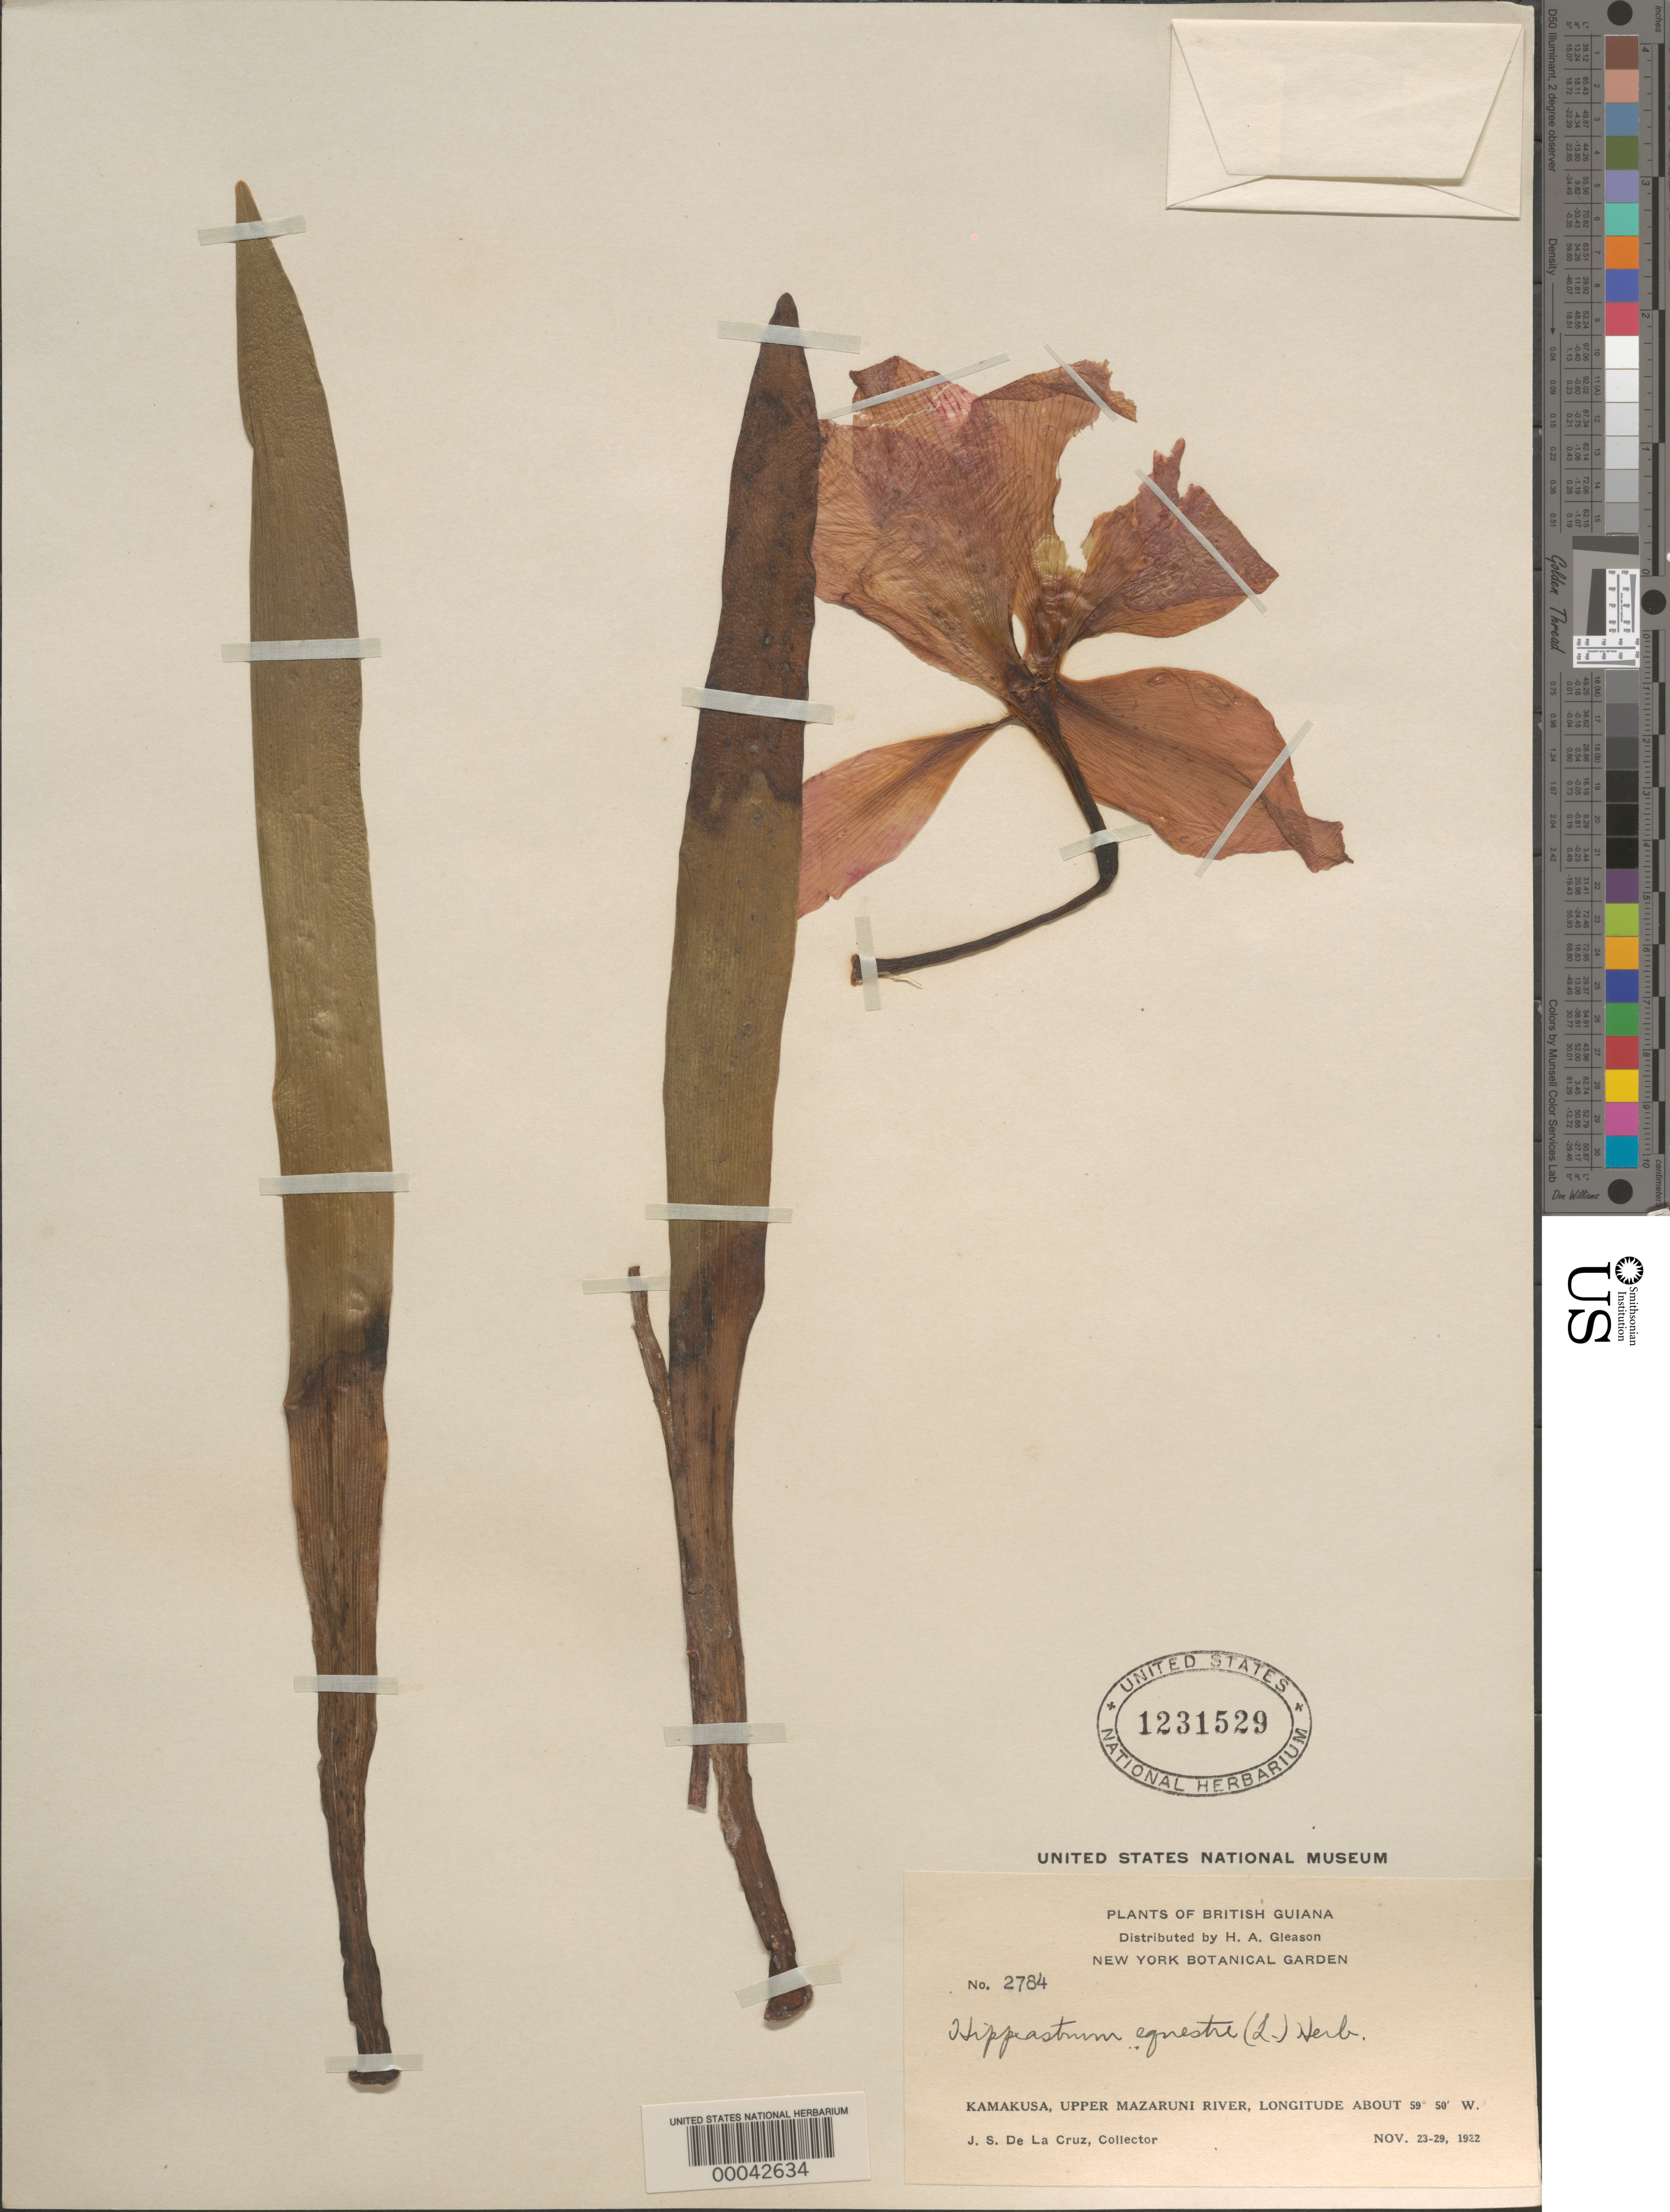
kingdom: Plantae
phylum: Tracheophyta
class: Liliopsida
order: Asparagales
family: Amaryllidaceae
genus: Hippeastrum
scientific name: Hippeastrum equestre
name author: (Aiton) Herb.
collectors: J. S. de la Cruz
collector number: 2784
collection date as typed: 23 Nov 1922 to 29 Nov 1922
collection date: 1922-11-23/1922-11-29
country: Guyana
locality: Kamakusa, upper mazaruni river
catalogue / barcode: US 1231529